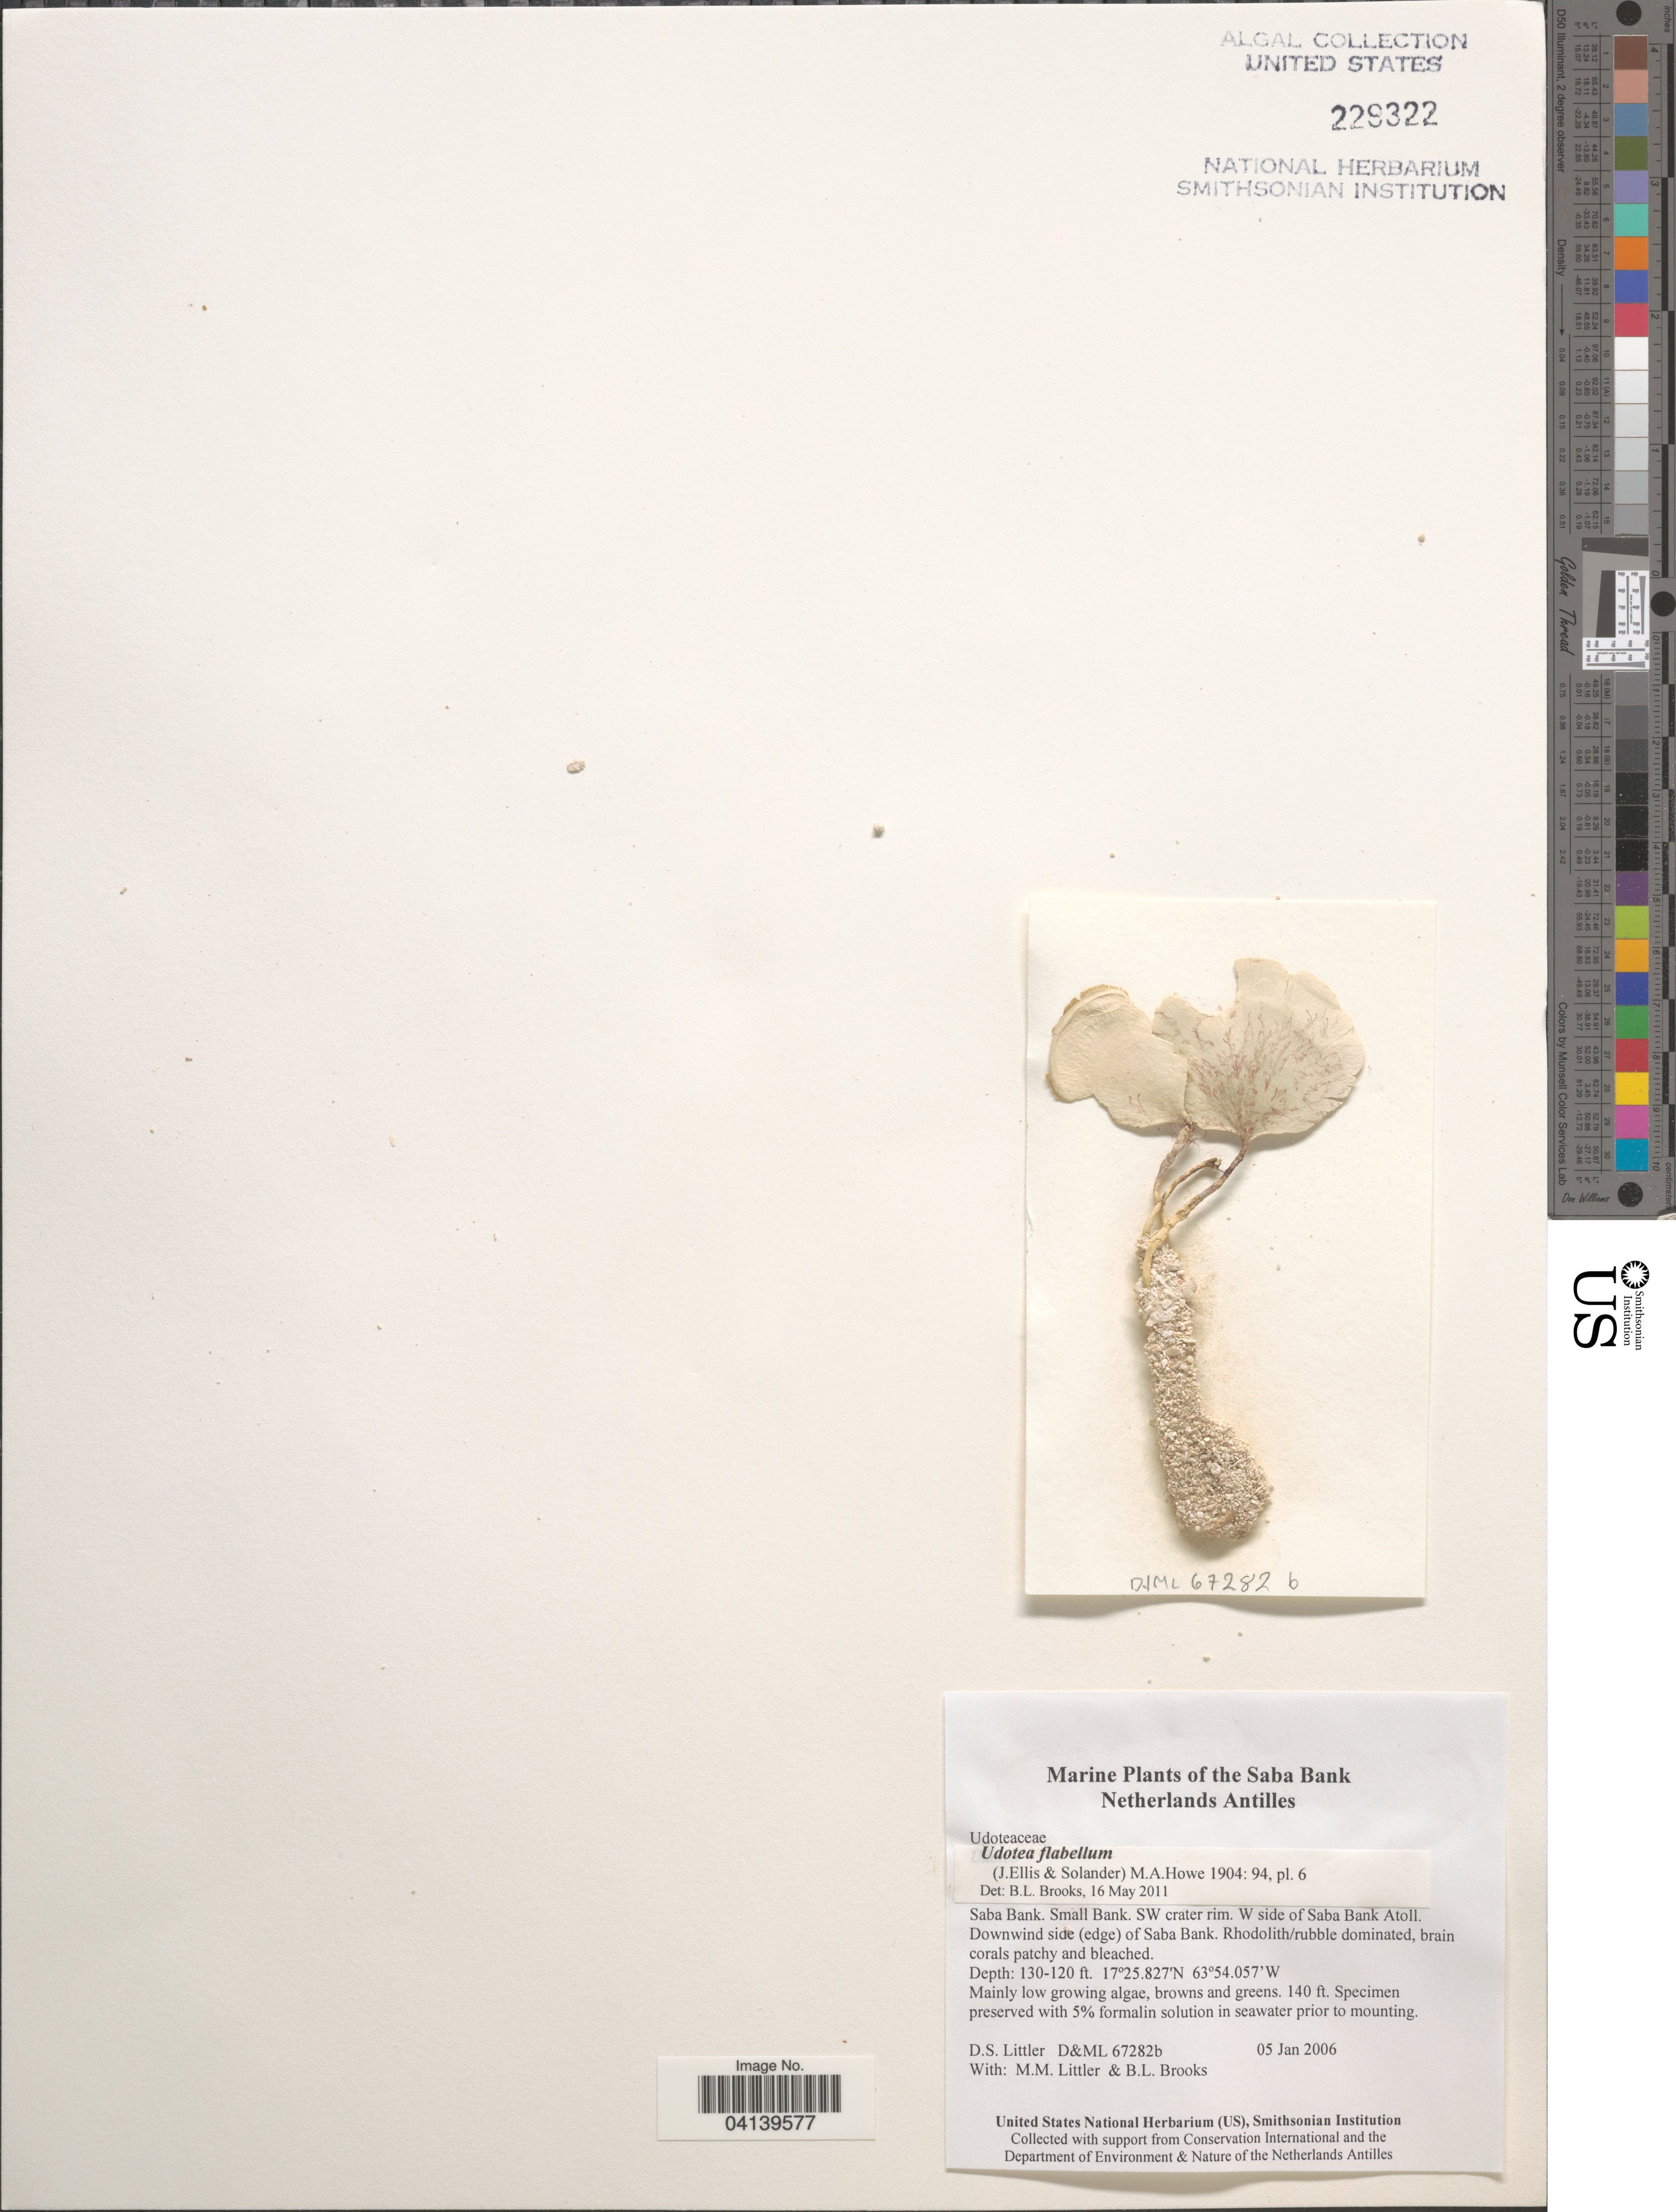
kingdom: Plantae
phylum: Chlorophyta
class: Ulvophyceae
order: Bryopsidales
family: Udoteaceae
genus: Udotea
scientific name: Udotea flabellum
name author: (J. Ellis & Sol.) M. Howe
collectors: D. S. Littler & B. Brooks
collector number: D&ML67282b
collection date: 2006-01-05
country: Netherlands Antilles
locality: Saba Bank. Small Bank. SW crater rim. W side of Saba Bank Atoll. Downwind side (edge) of Saba Bank.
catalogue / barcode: US 229322